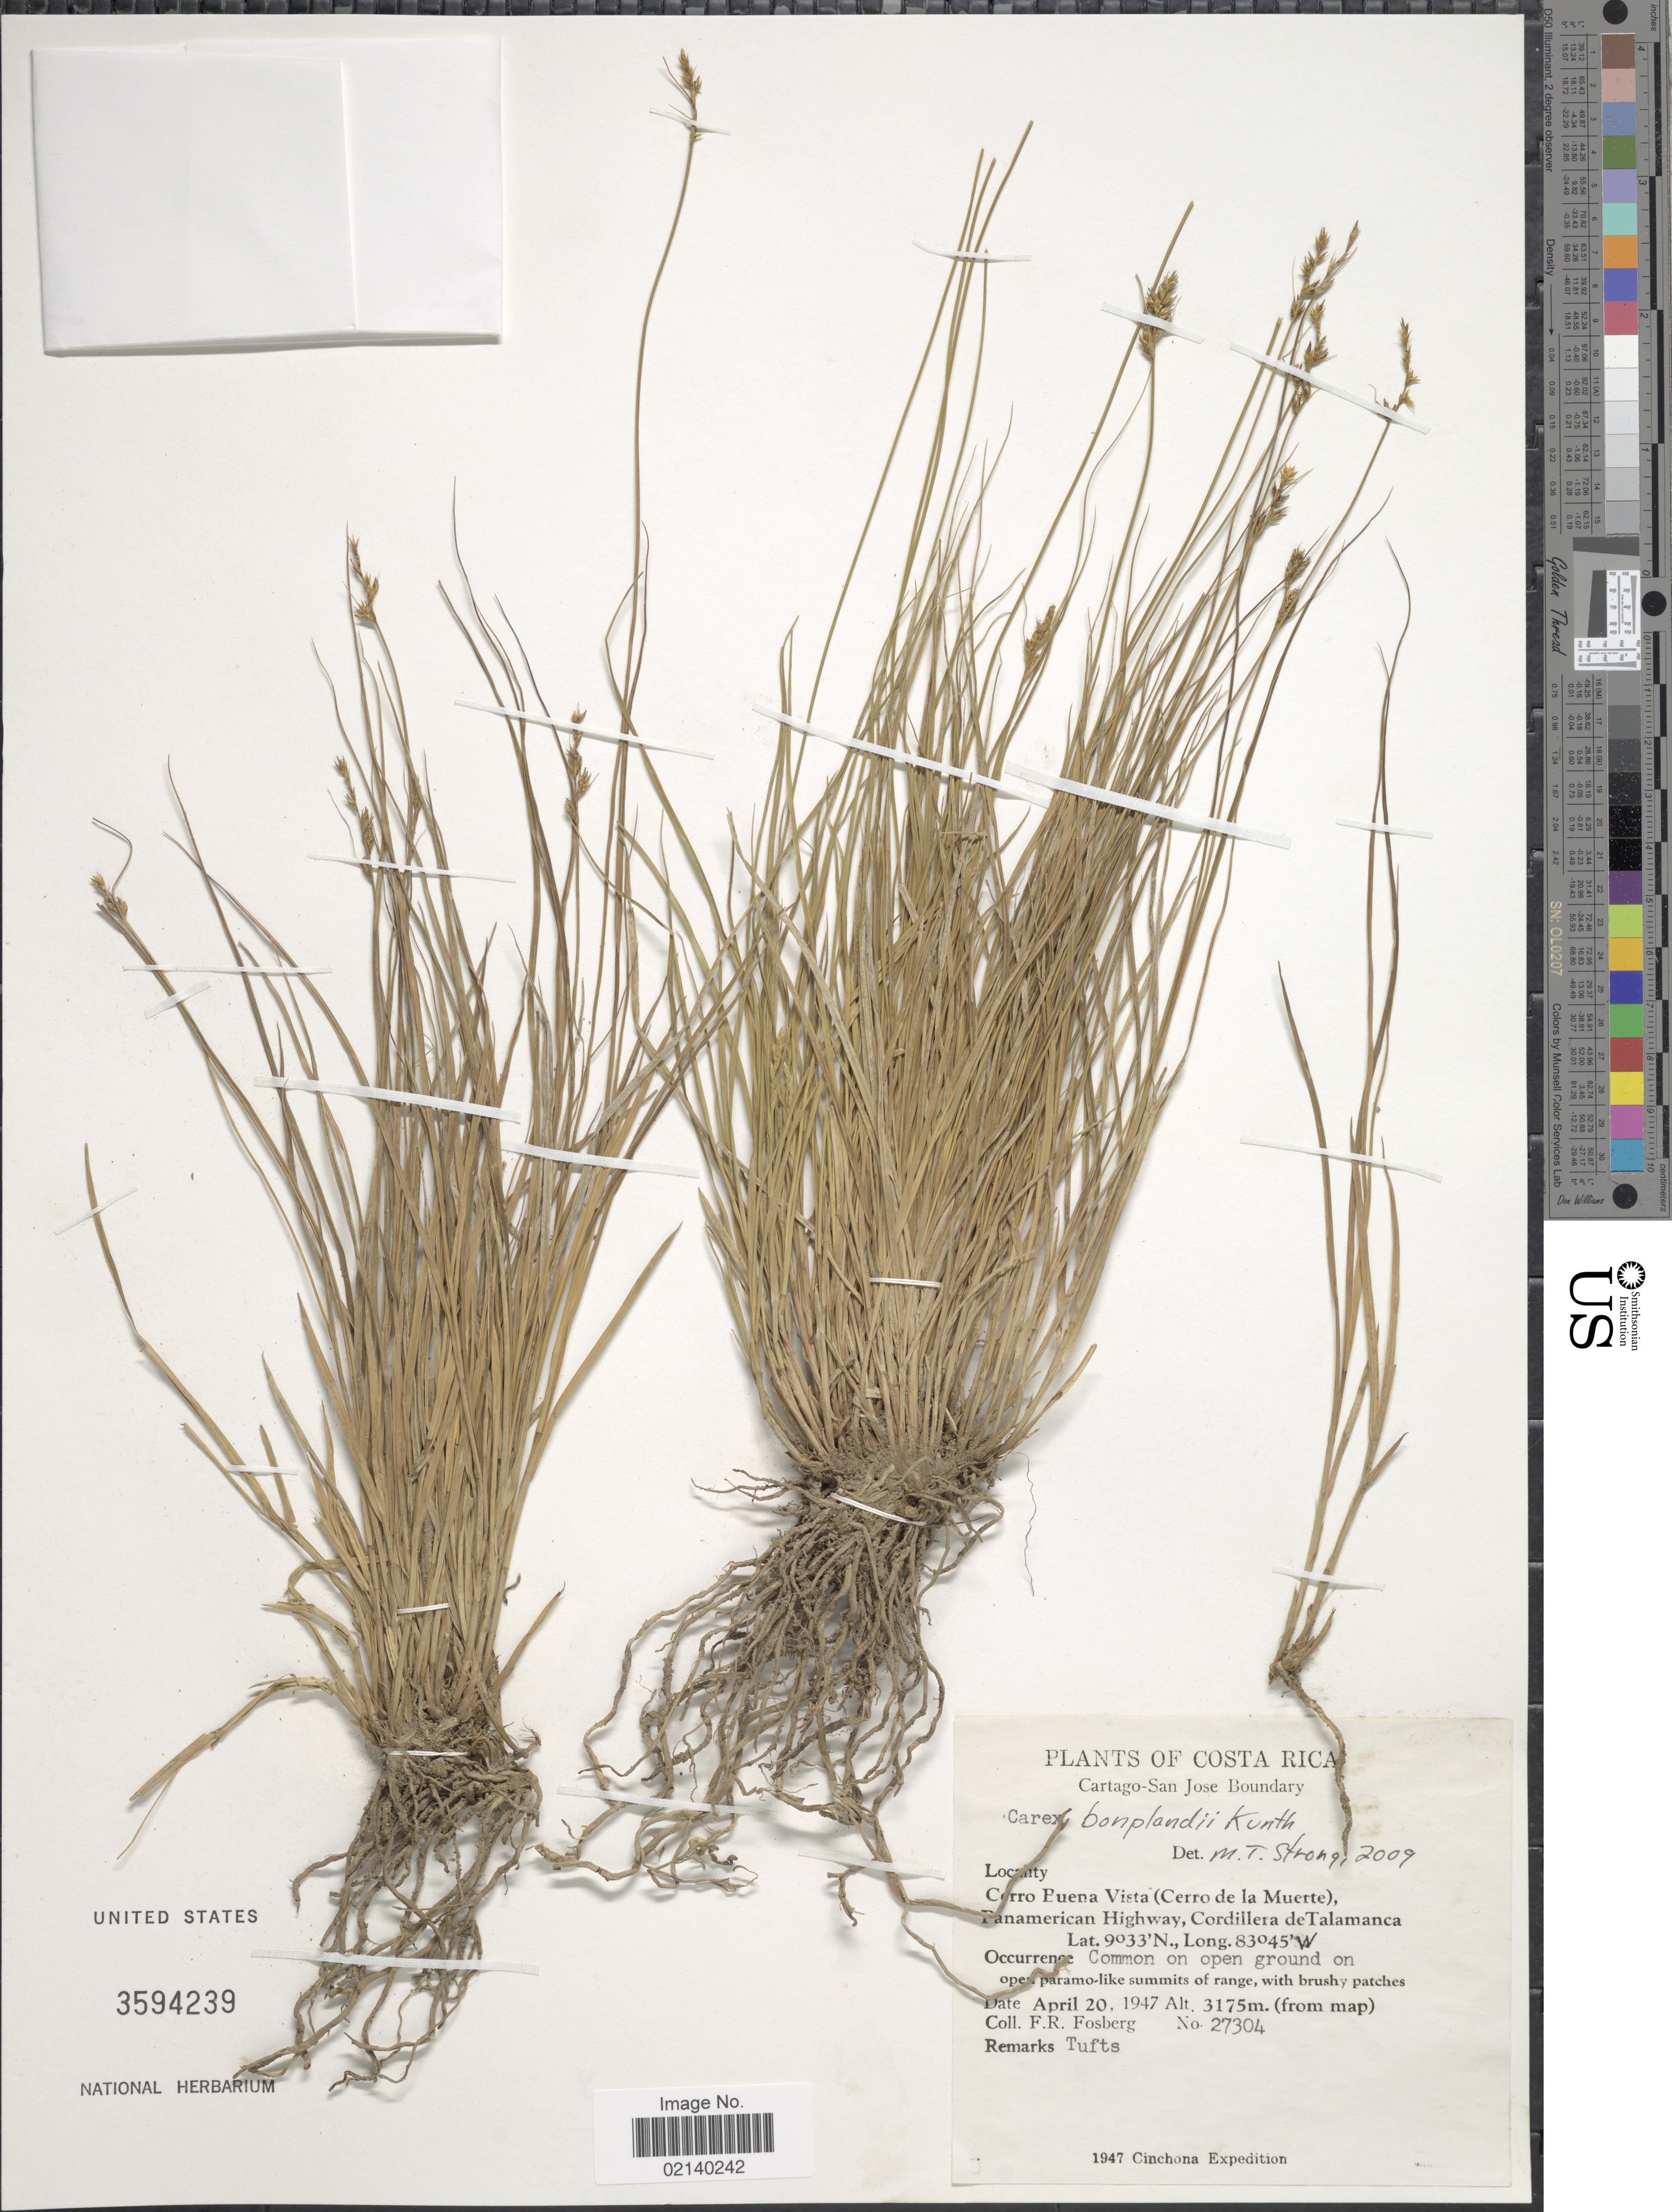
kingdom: Plantae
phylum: Tracheophyta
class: Liliopsida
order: Poales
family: Cyperaceae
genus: Carex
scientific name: Carex bonplandii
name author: Kunth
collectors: F. R. Fosberg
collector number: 27304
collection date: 1947-04-20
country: Costa Rica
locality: Cartago-San Jose Boundary. Cerro Buena Vista (Cerro de la Muerte), Panamerican Highway, Cordillera de Talamanca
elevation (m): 3175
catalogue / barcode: US 3594239